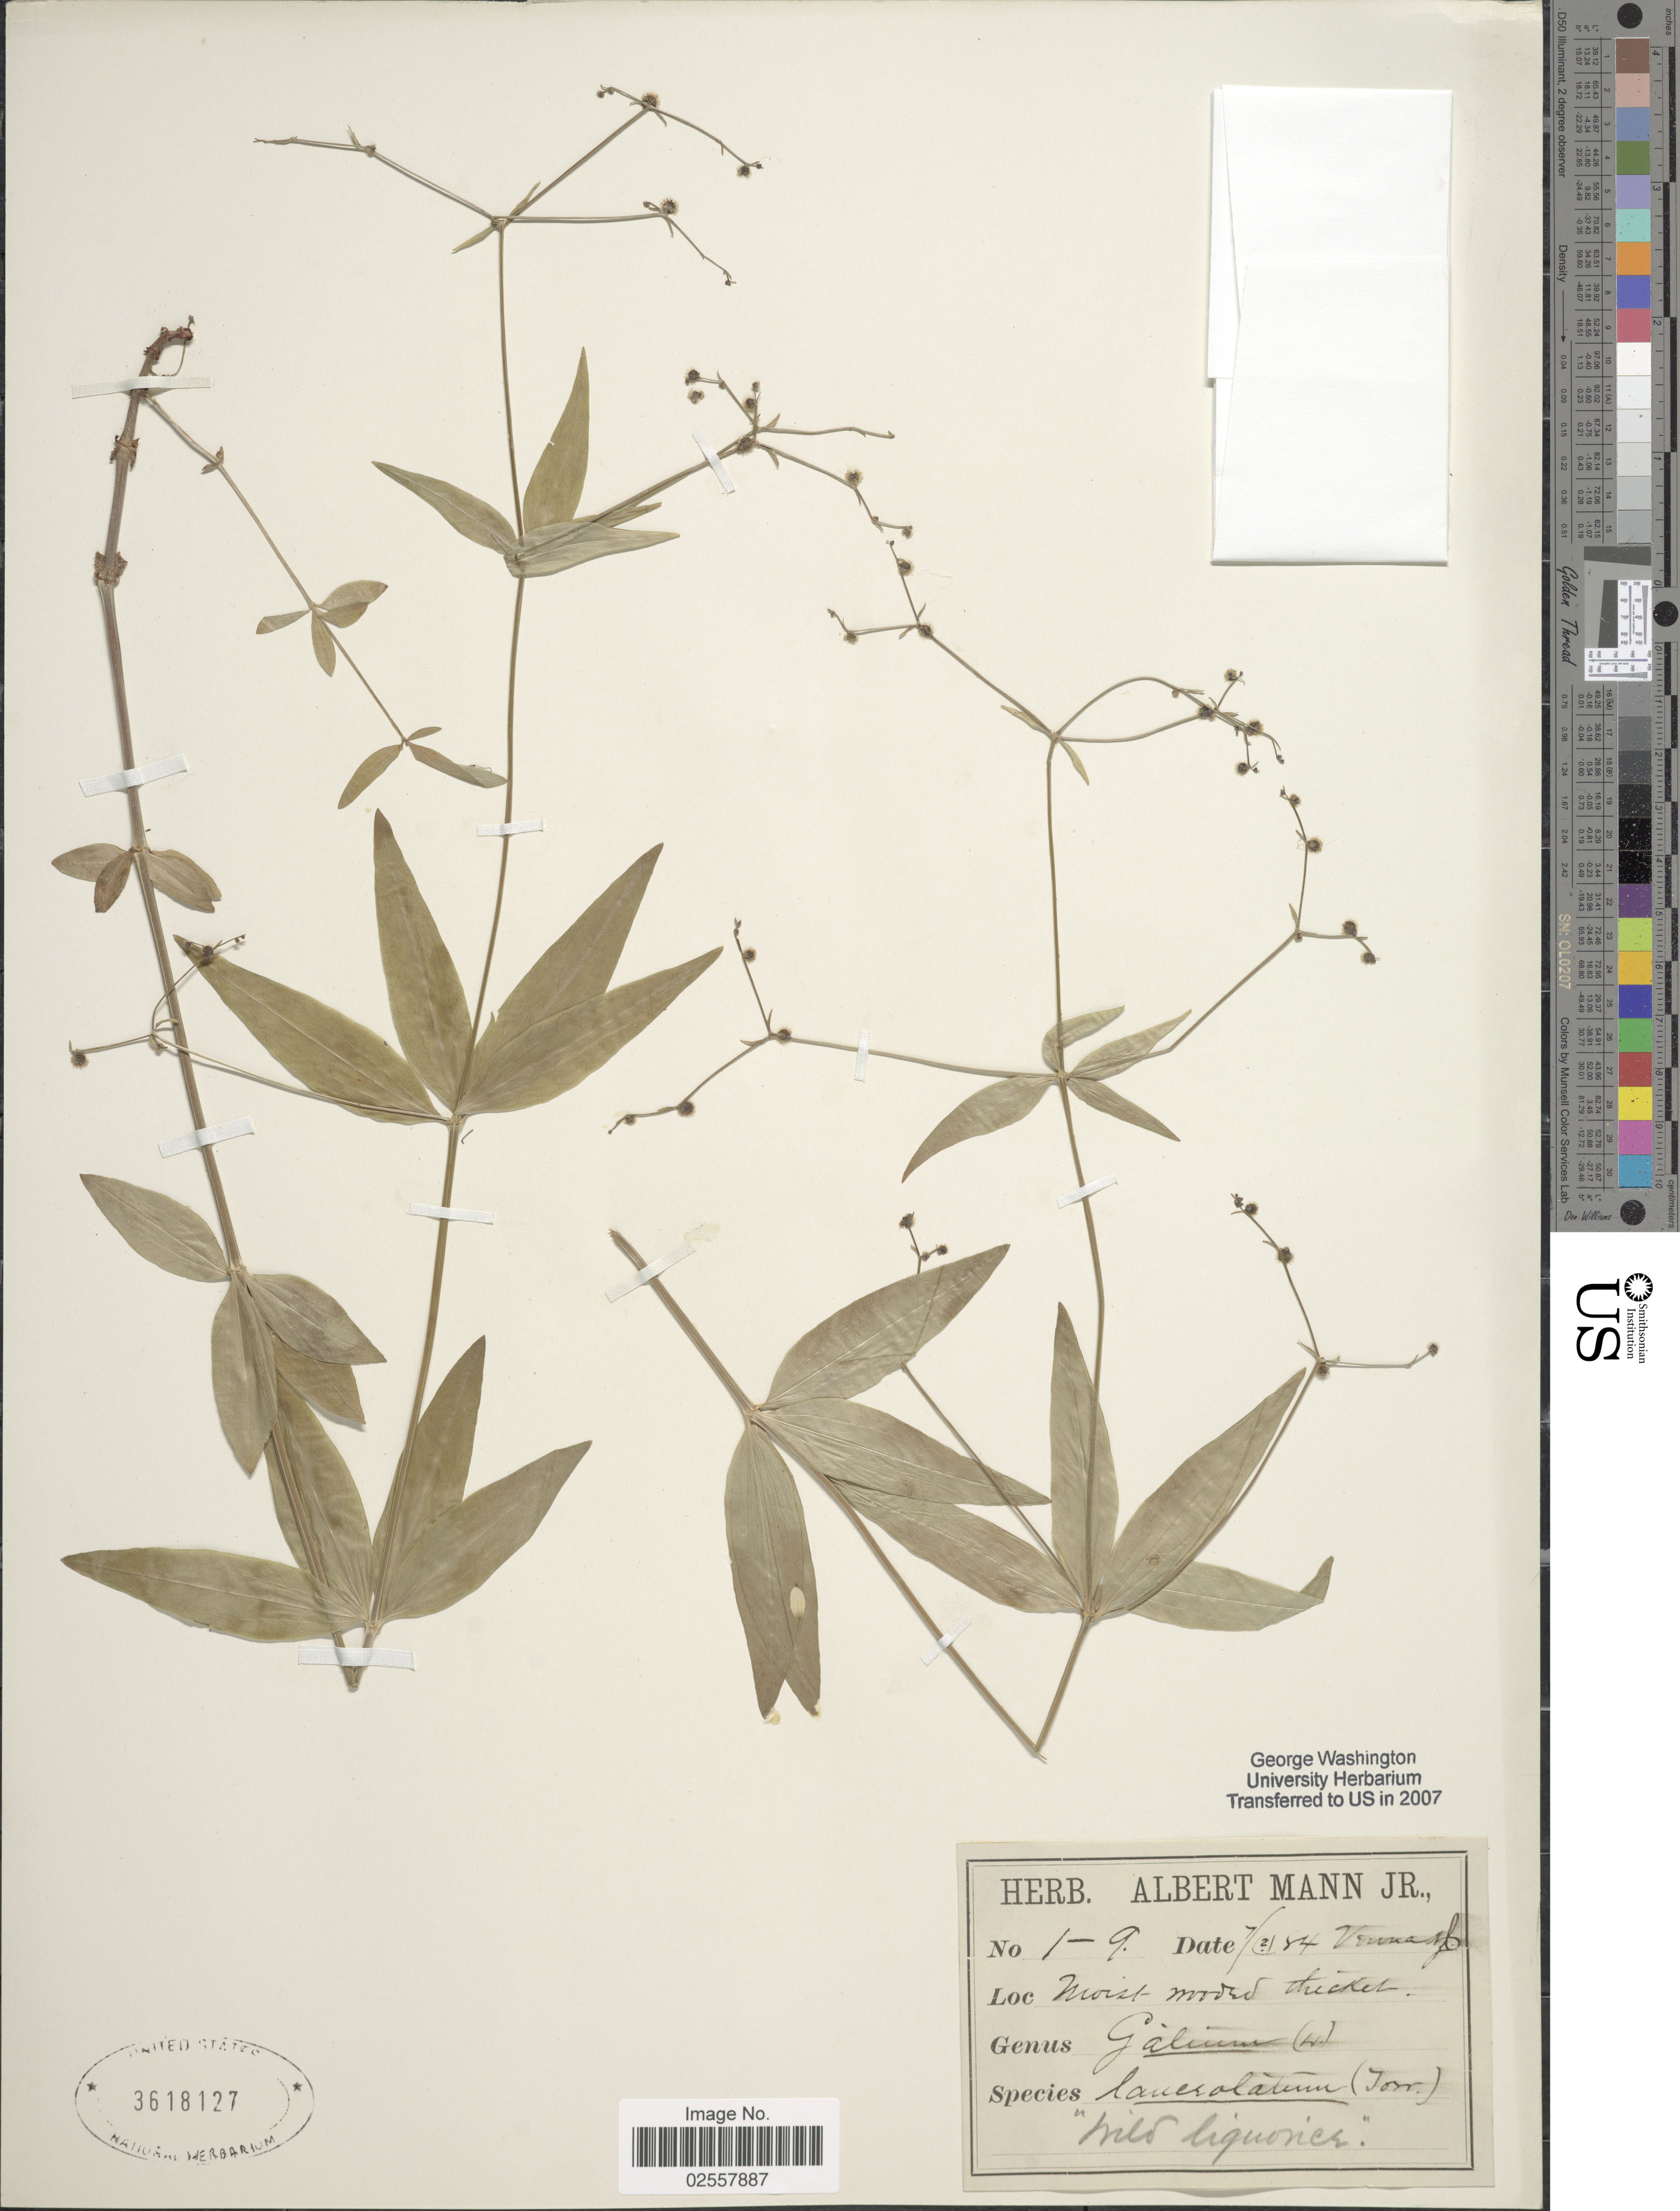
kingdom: Plantae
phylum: Tracheophyta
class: Magnoliopsida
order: Gentianales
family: Rubiaceae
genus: Galium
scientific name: Galium lanceolatum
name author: (Torr. & A. Gray) Torr.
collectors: Ex herb. Albert Mann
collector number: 1-9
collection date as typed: Transcribed d/m/y: 21/7/84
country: United States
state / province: Vermont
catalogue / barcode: US 3618127